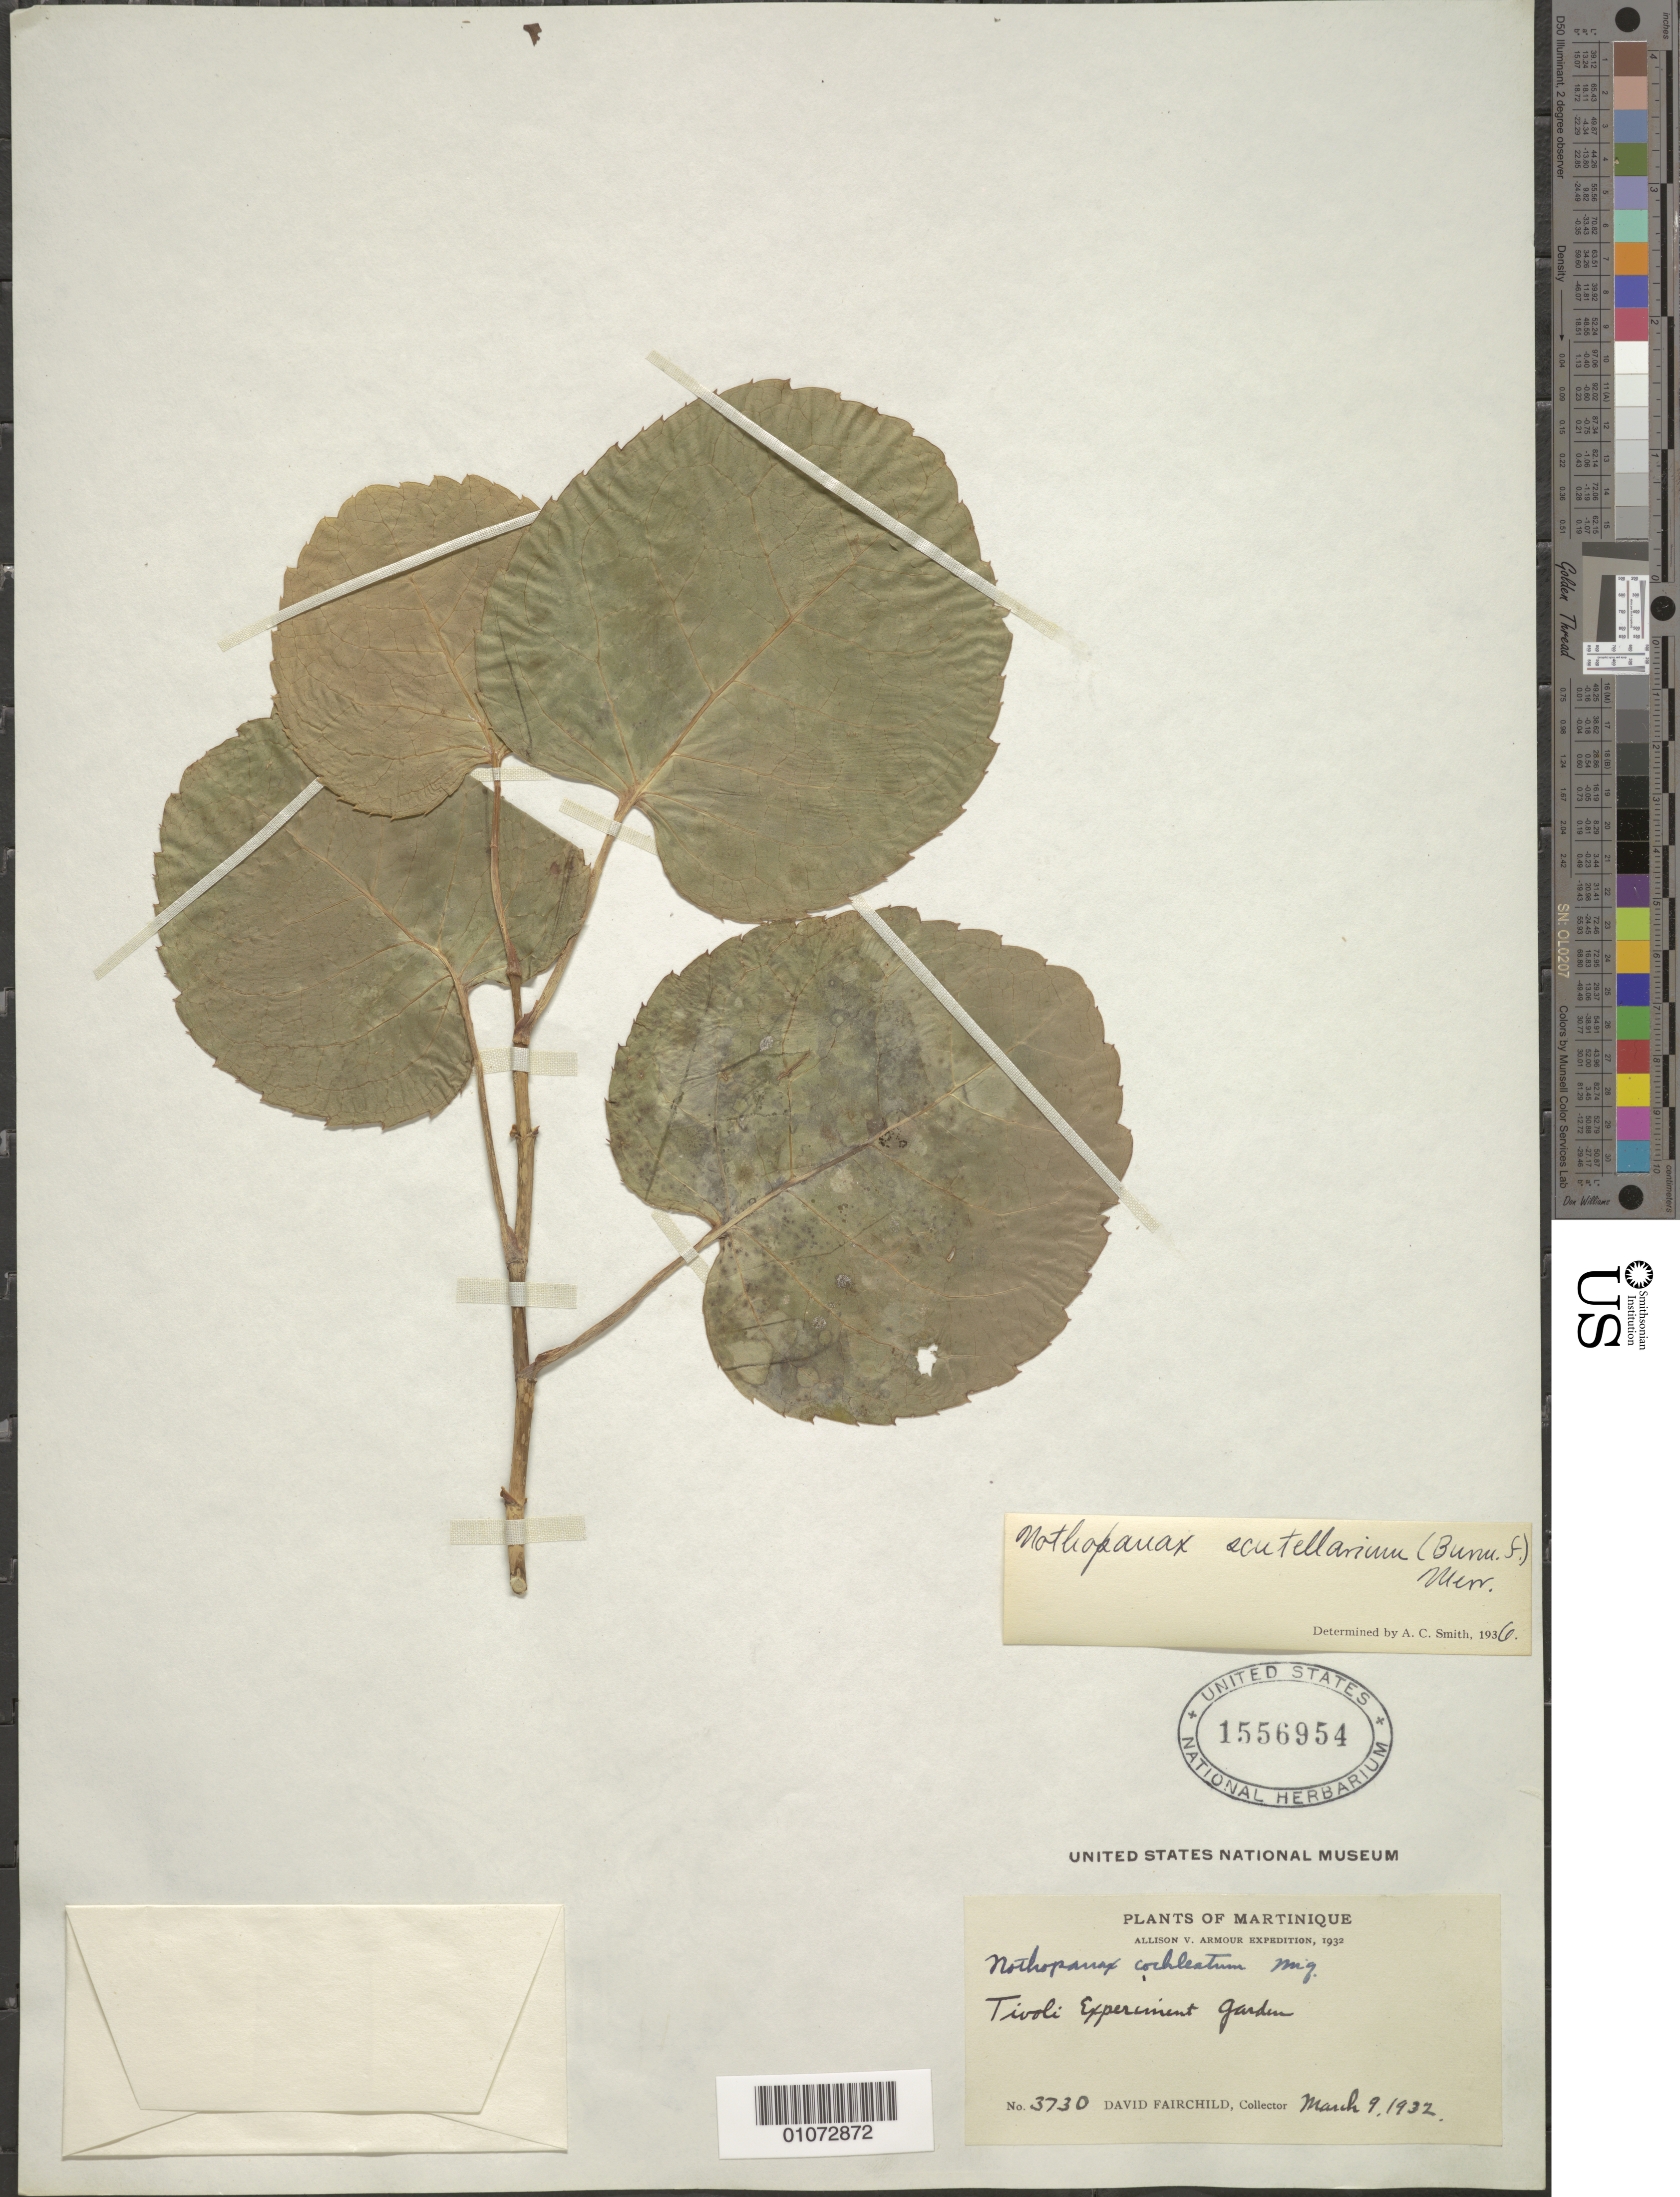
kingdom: Plantae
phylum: Tracheophyta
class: Magnoliopsida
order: Apiales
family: Araliaceae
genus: Polyscias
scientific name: Polyscias scutellaria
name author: (Burm. f.) Fosberg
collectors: D. Fairchild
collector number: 3730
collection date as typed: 09 Mar 1932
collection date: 1932-03-09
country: Martinique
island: Martinique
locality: Tivoli Experiment Garden.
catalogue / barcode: US 1556954